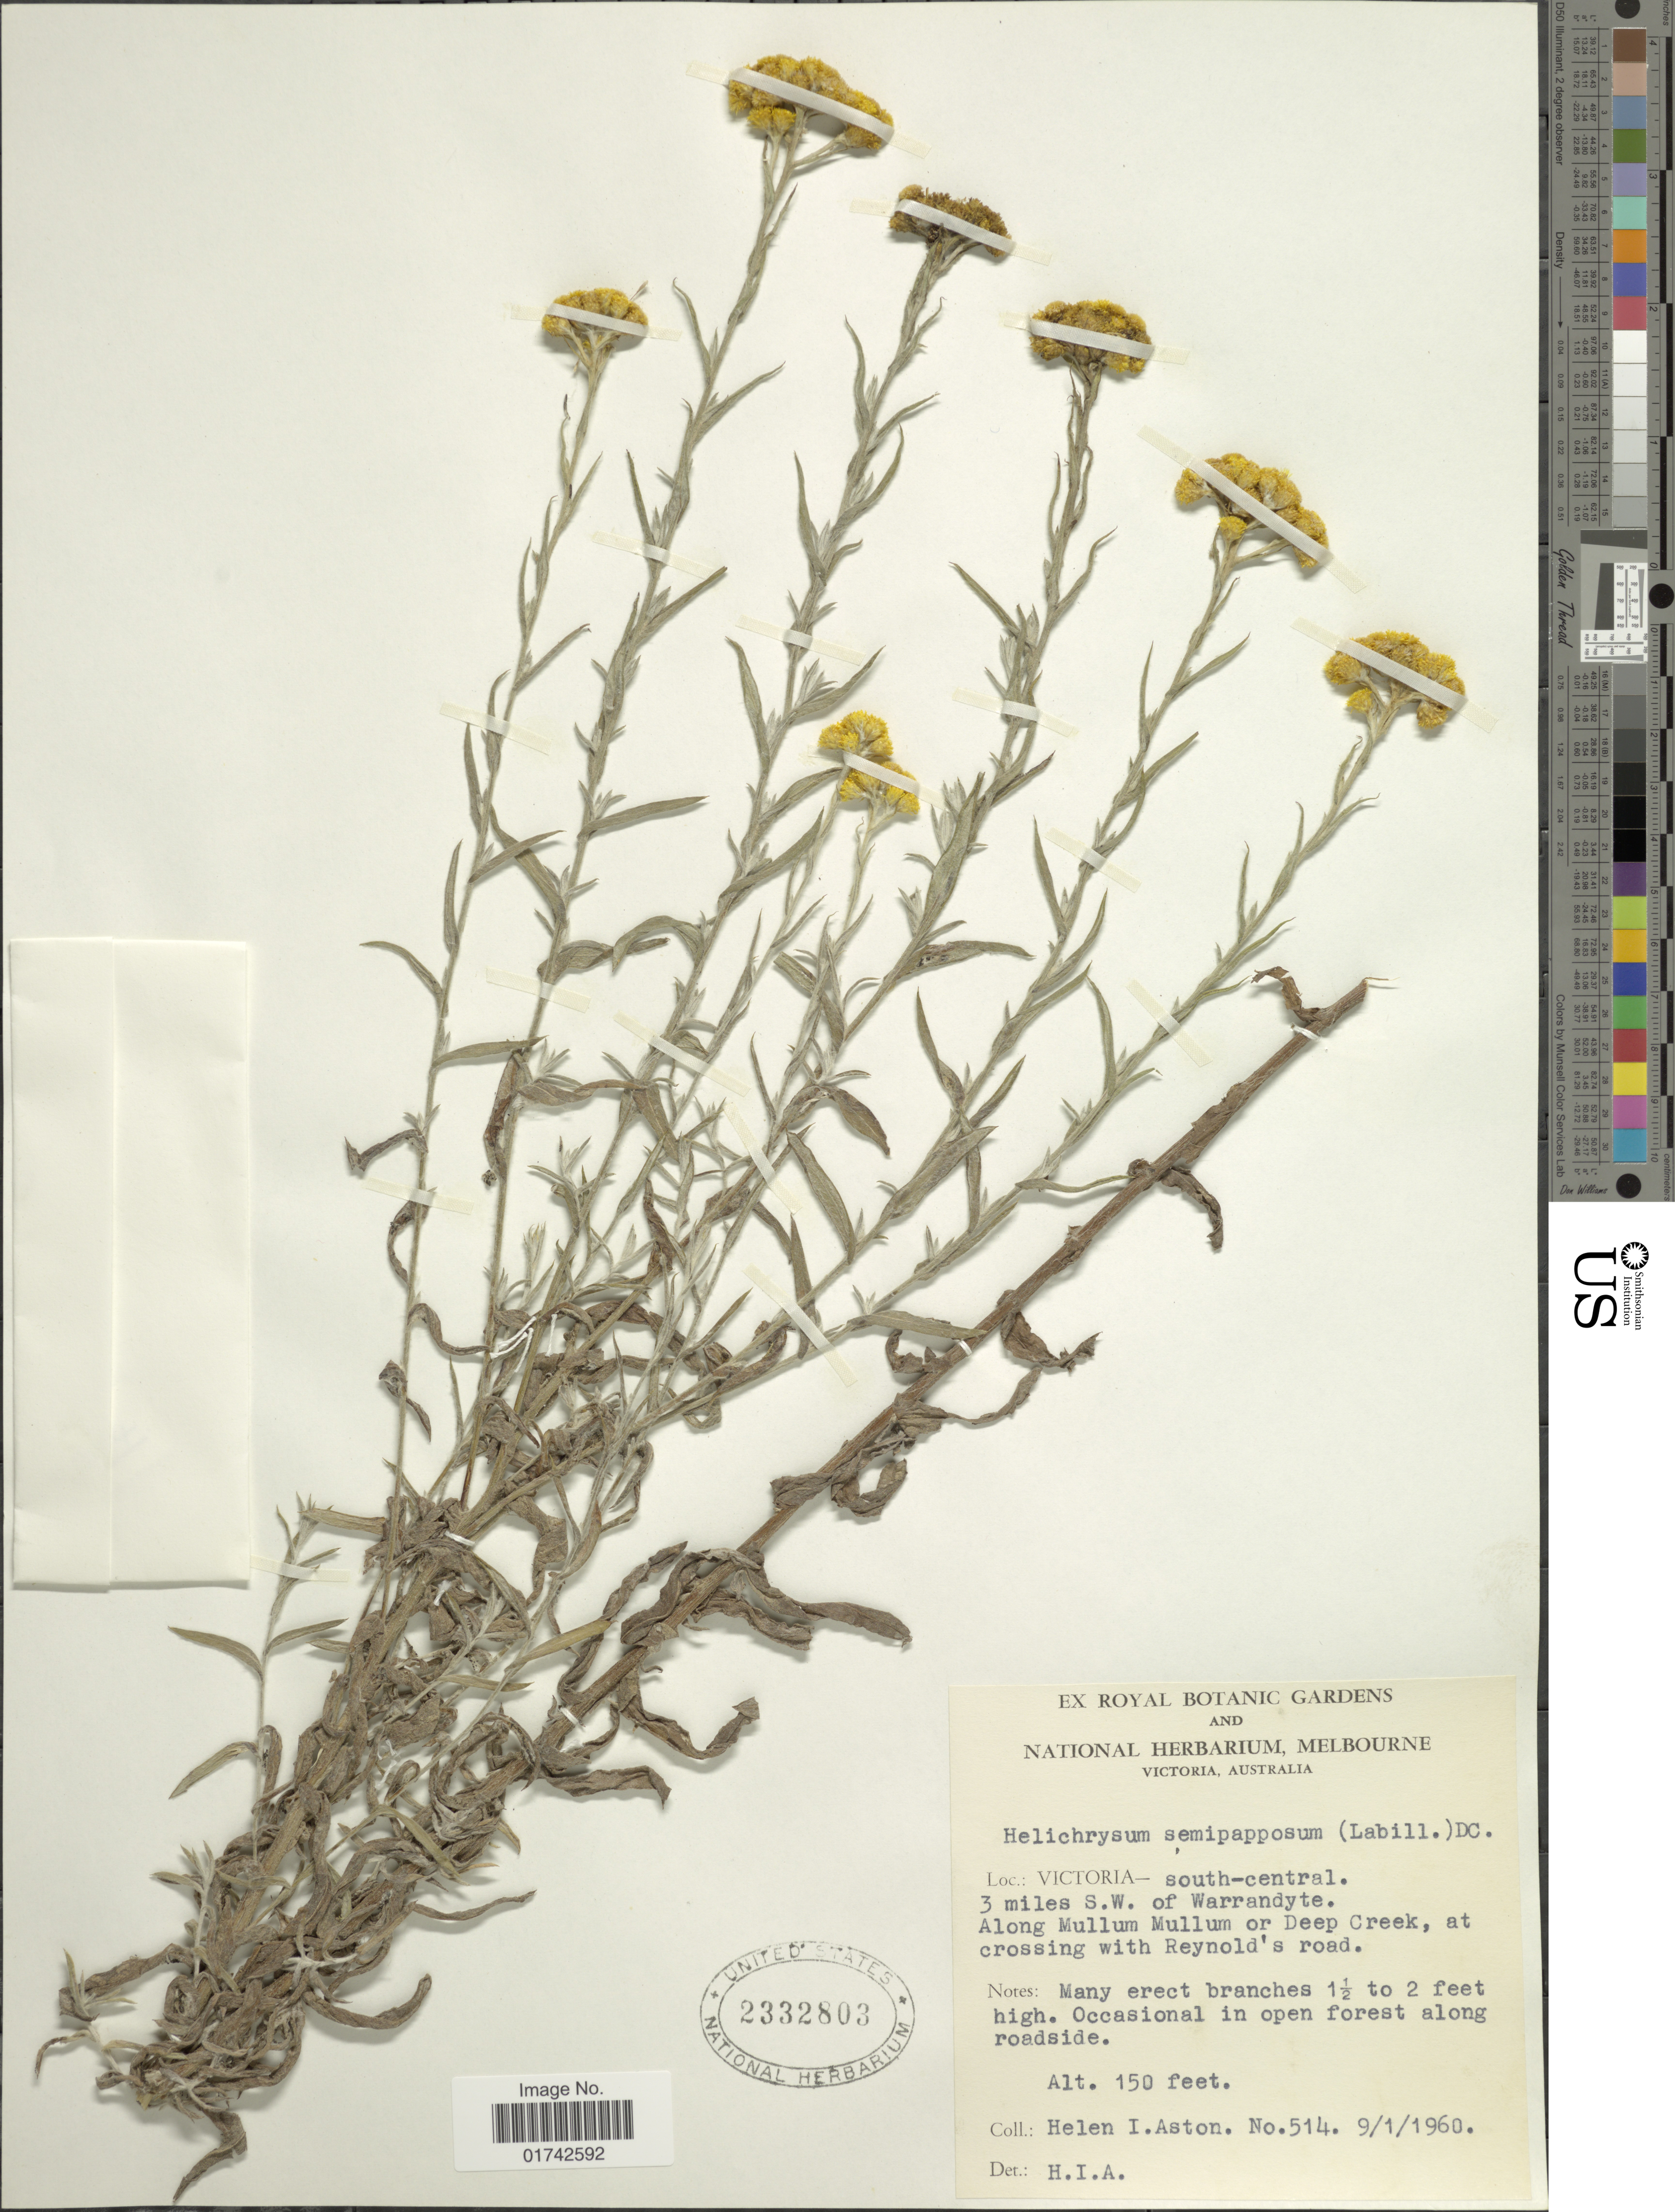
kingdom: Plantae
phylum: Tracheophyta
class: Magnoliopsida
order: Asterales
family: Asteraceae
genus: Helichrysum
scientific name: Helichrysum semipapposum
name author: DC.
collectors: H. I. Aston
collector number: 54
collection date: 1960-01-09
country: Australia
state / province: Victoria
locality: Victoria- south central. 3 miles S.W. of Warrandyte. Along Mullum Mullm or Deep Creek, at crossing with Reynold's road.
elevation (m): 46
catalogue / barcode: US 23332803